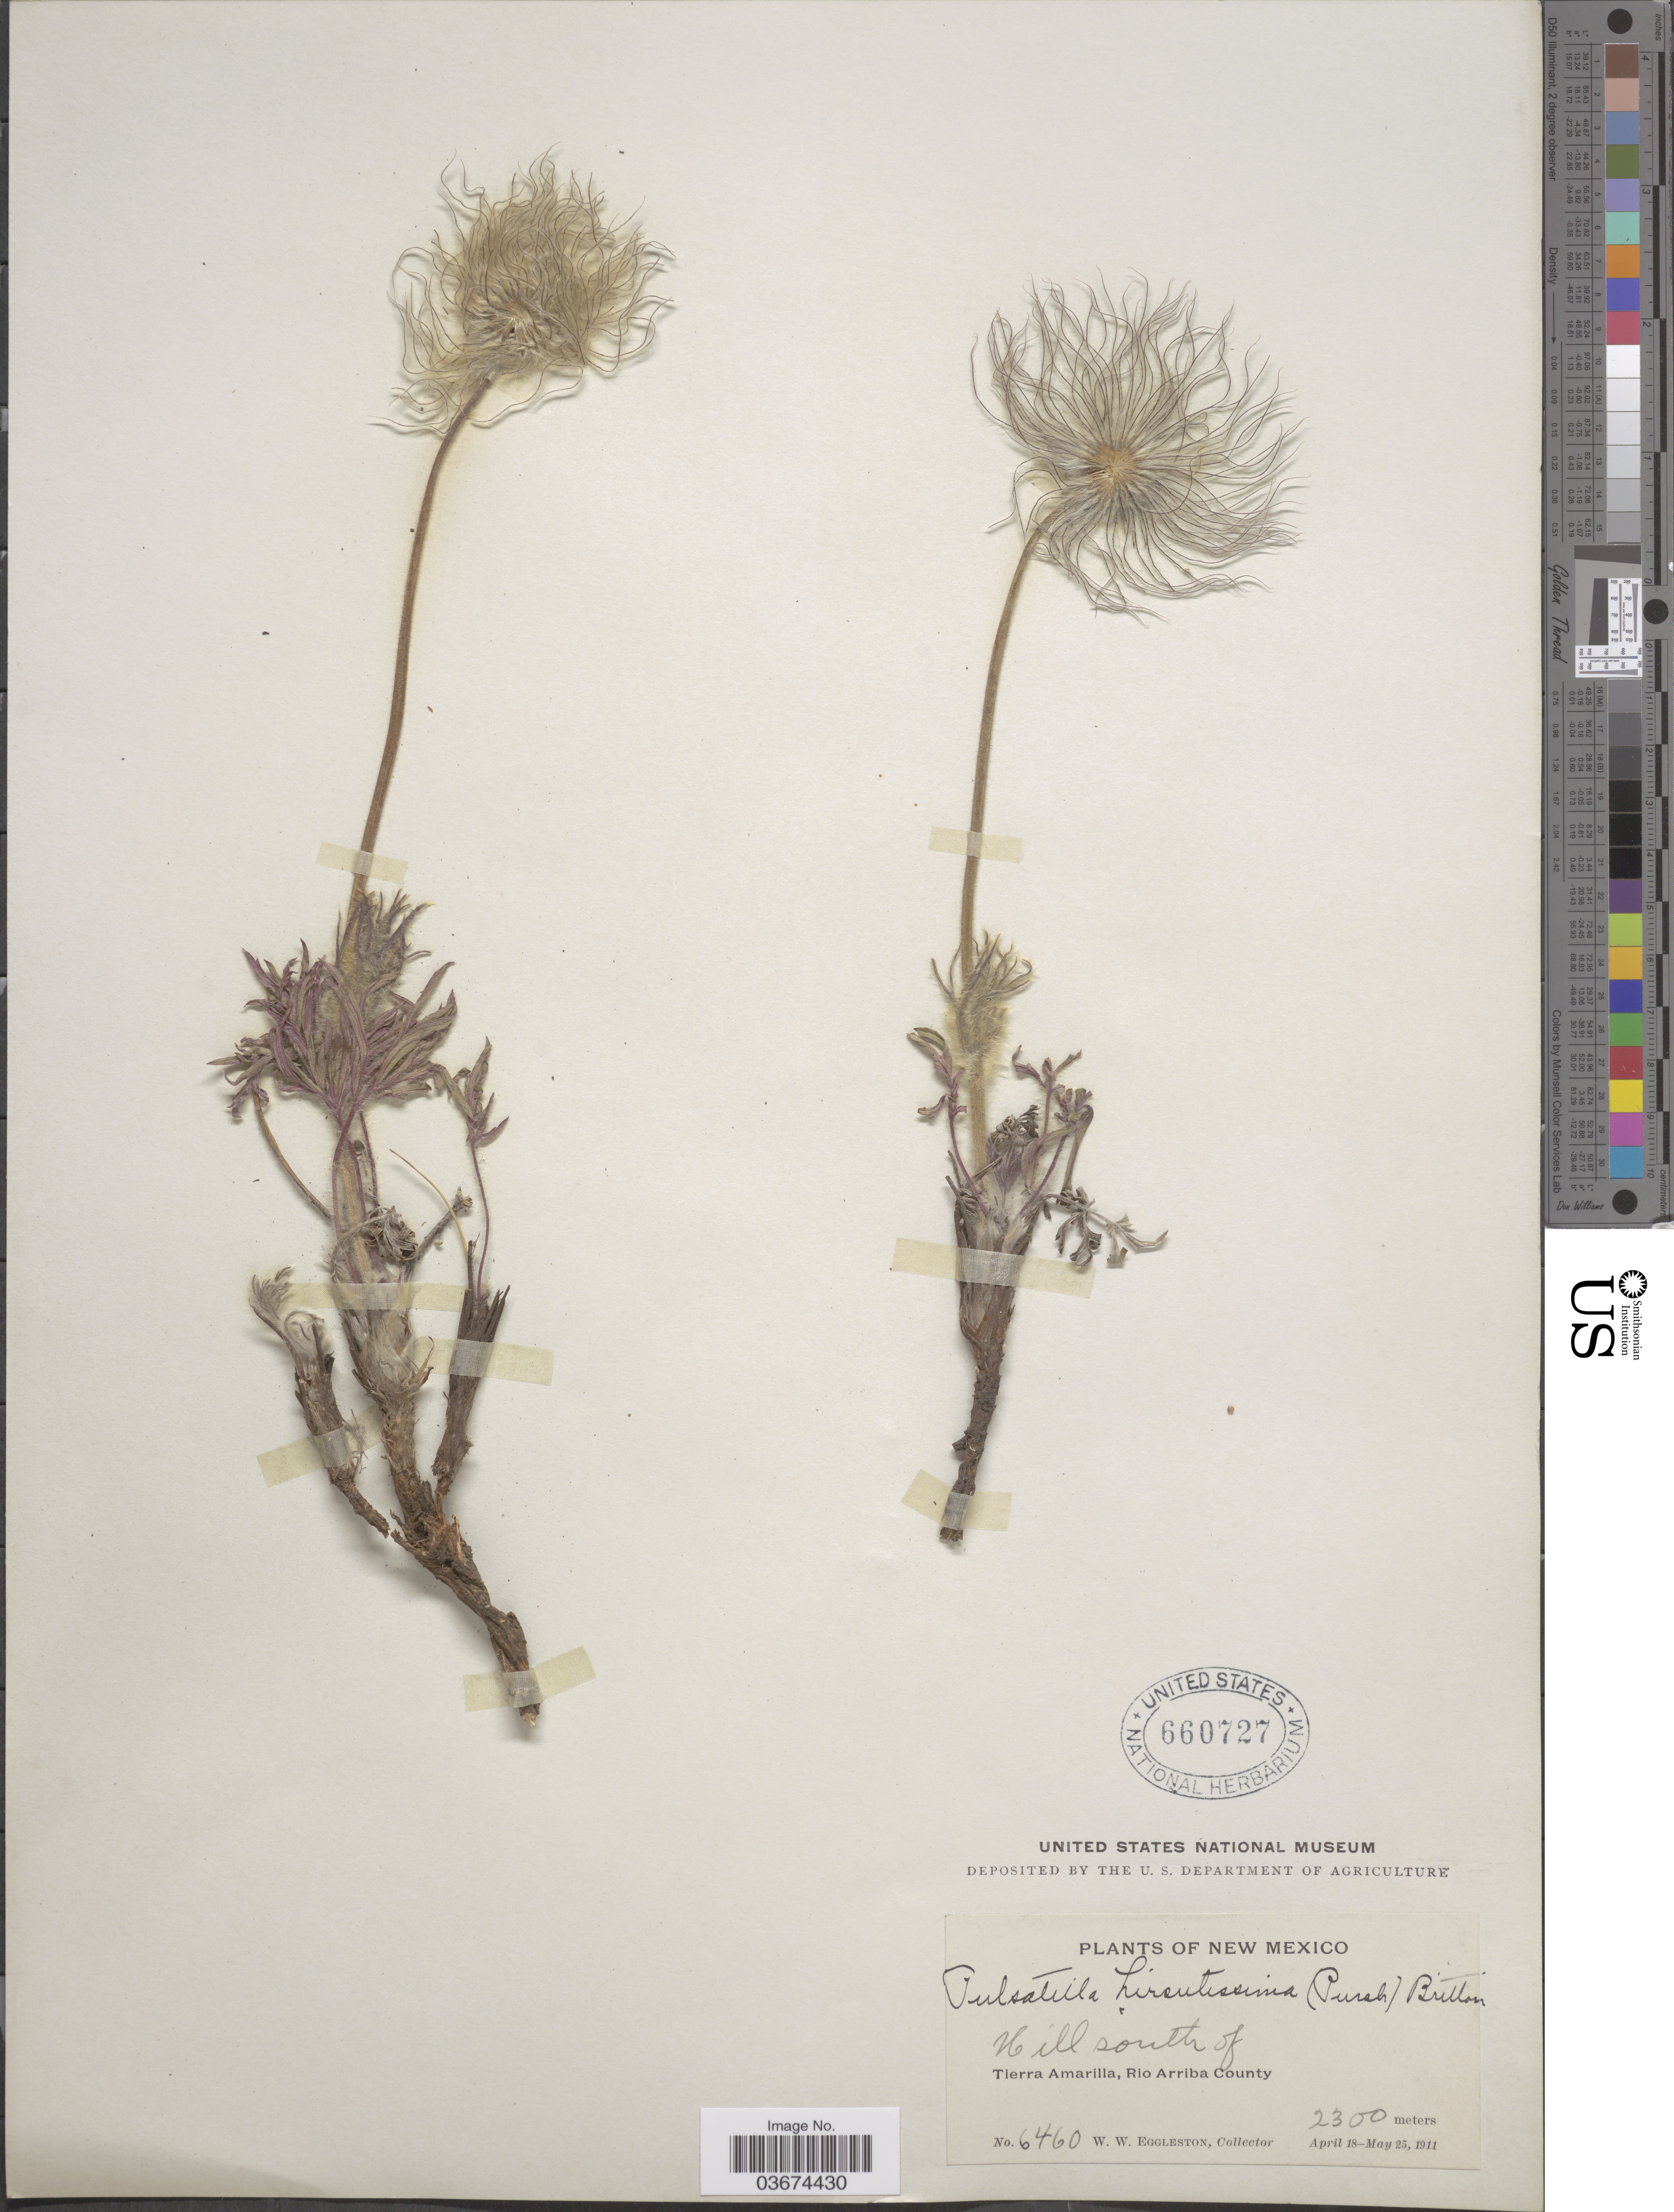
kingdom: Plantae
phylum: Tracheophyta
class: Magnoliopsida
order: Ranunculales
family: Ranunculaceae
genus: Pulsatilla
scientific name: Pulsatilla nuttalliana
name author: (DC.) Bercht. & J. Presl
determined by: Strong, Mark T., (BOT), Smithsonian Institution - National Museum of Natural History (UNITED STATES)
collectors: W. W. Eggleston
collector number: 6460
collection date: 1911-04-18/1911-04-25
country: United States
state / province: New Mexico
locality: Hill south of Tierra Amarilla, Rio Arriba County.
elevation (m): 2300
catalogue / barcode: US 660727